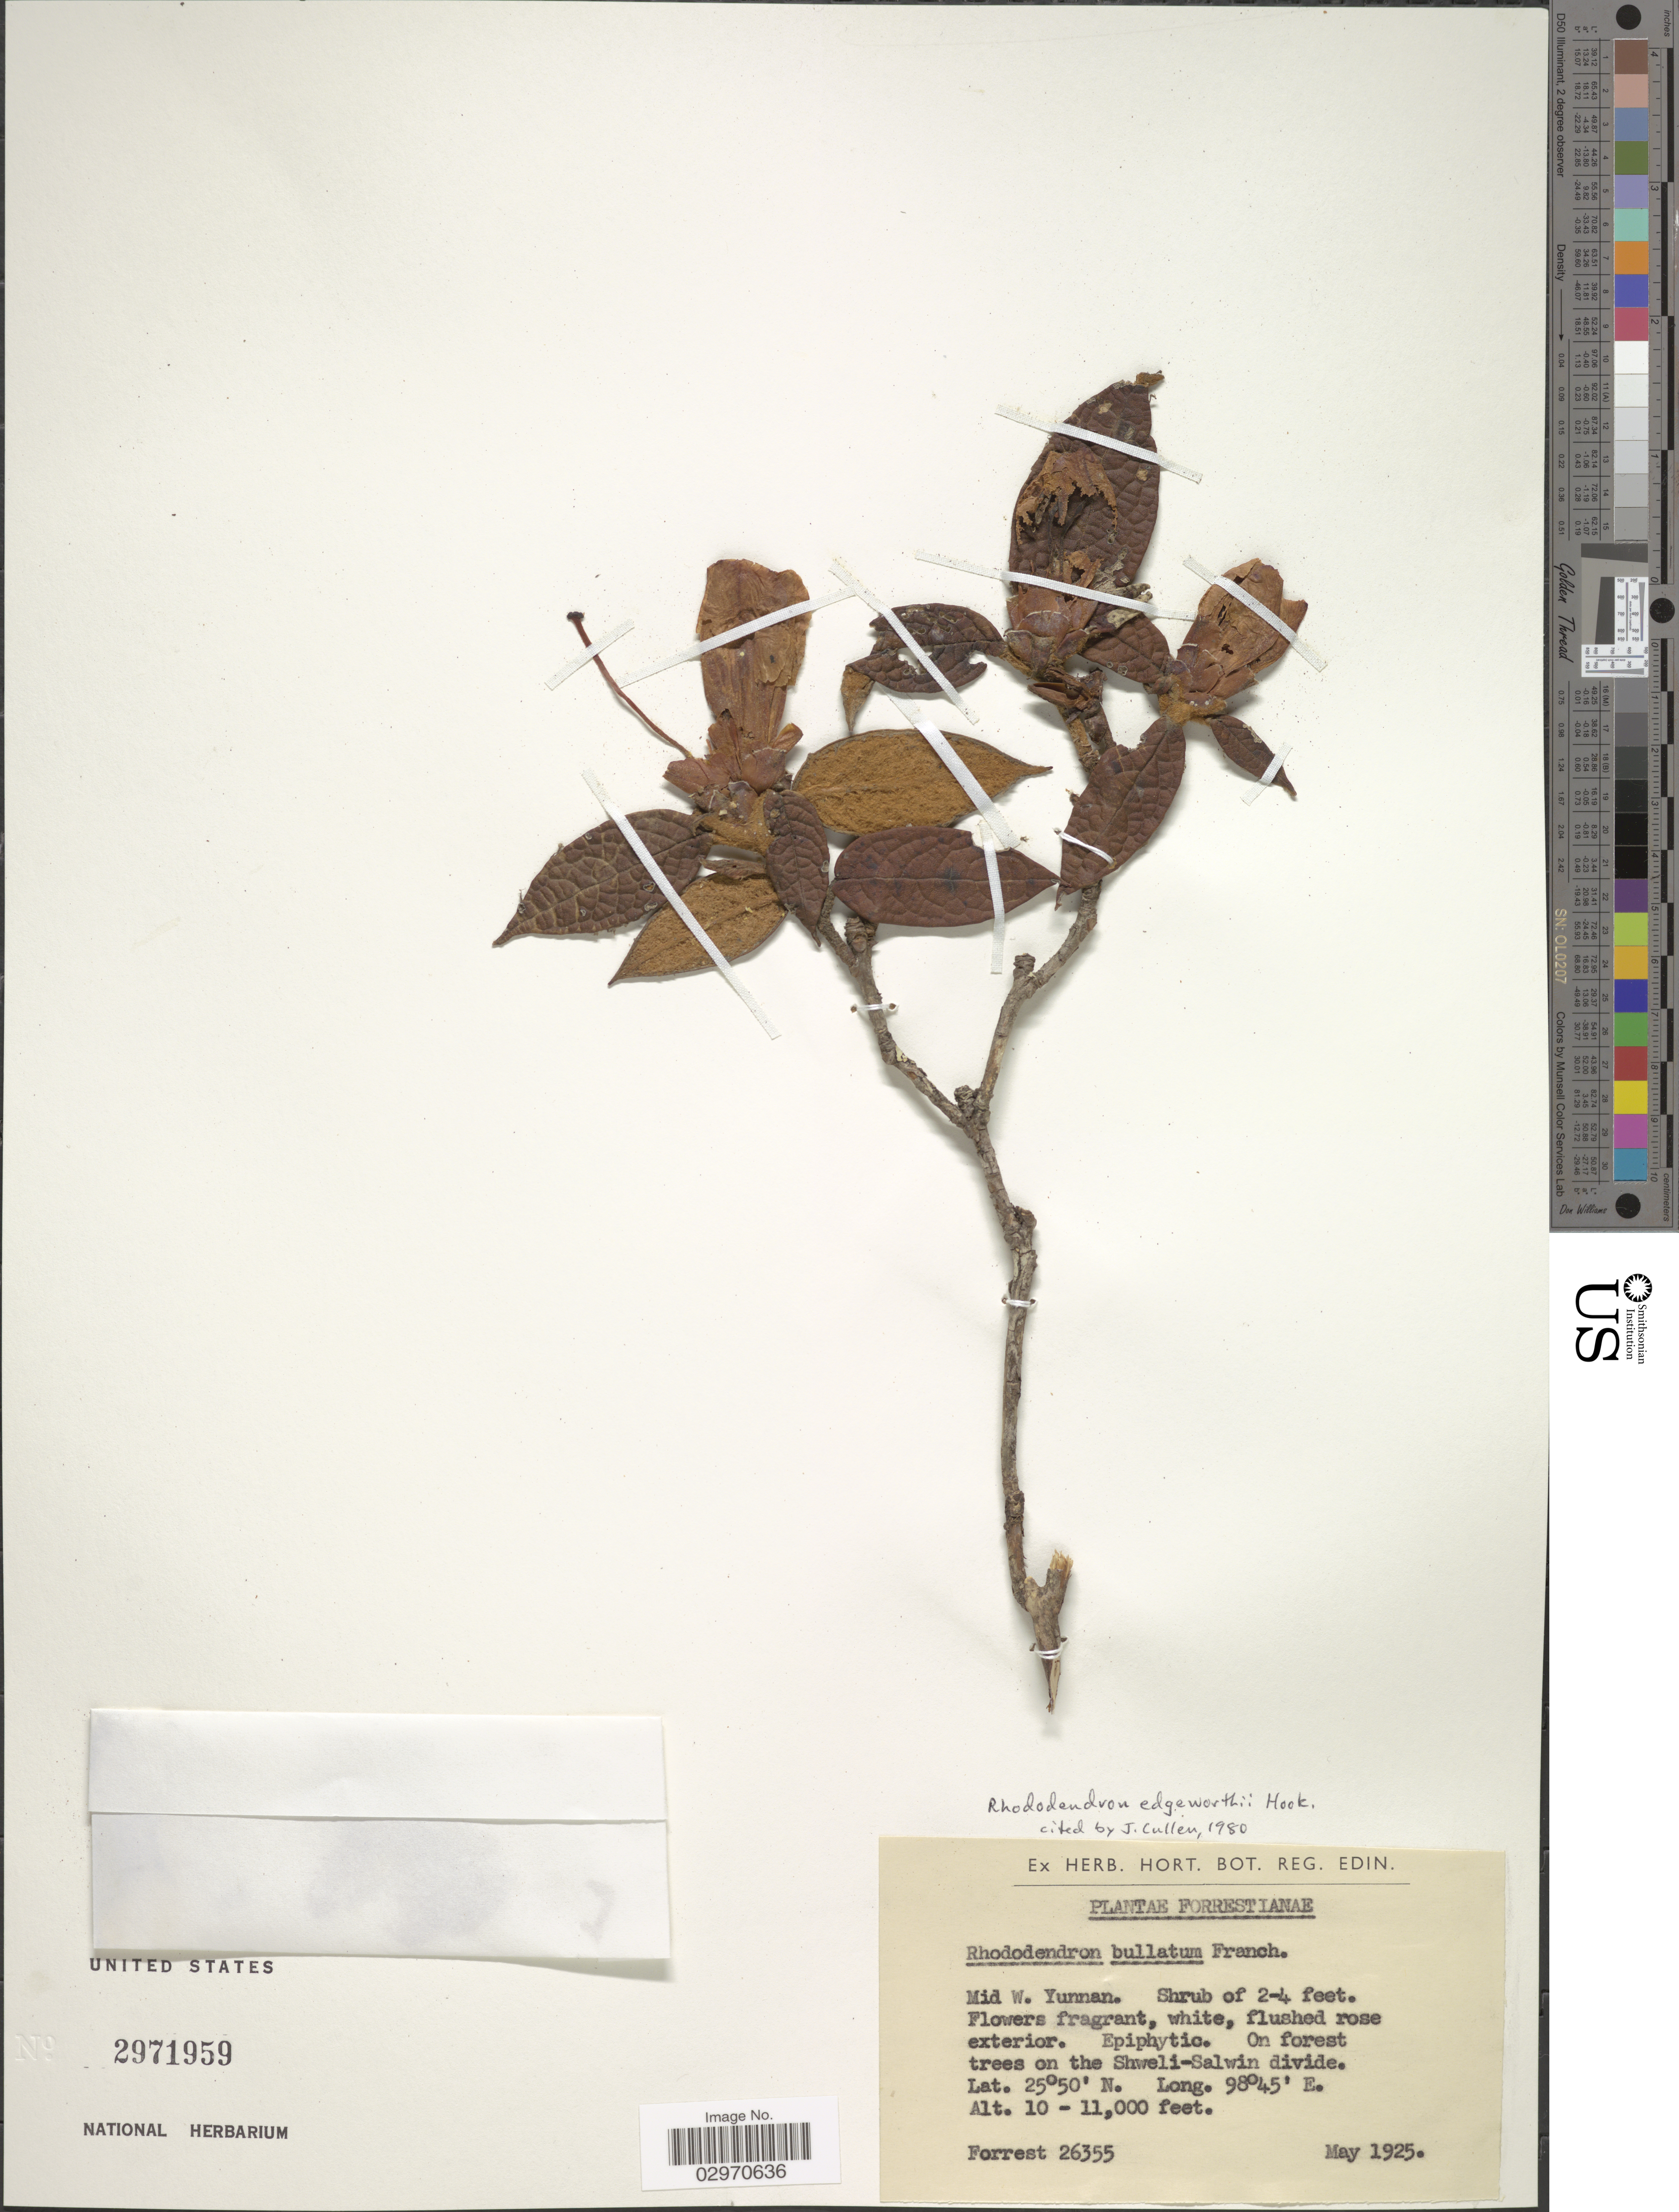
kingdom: Plantae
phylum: Tracheophyta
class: Magnoliopsida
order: Ericales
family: Ericaceae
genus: Rhododendron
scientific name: Rhododendron edgeworthii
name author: Hook.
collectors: -. Forrest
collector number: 26355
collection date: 1925-05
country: China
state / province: Yunnan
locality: Mid W. Yunnan. On the Shweli-Salwin divide.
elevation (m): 3048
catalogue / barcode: US 2971959